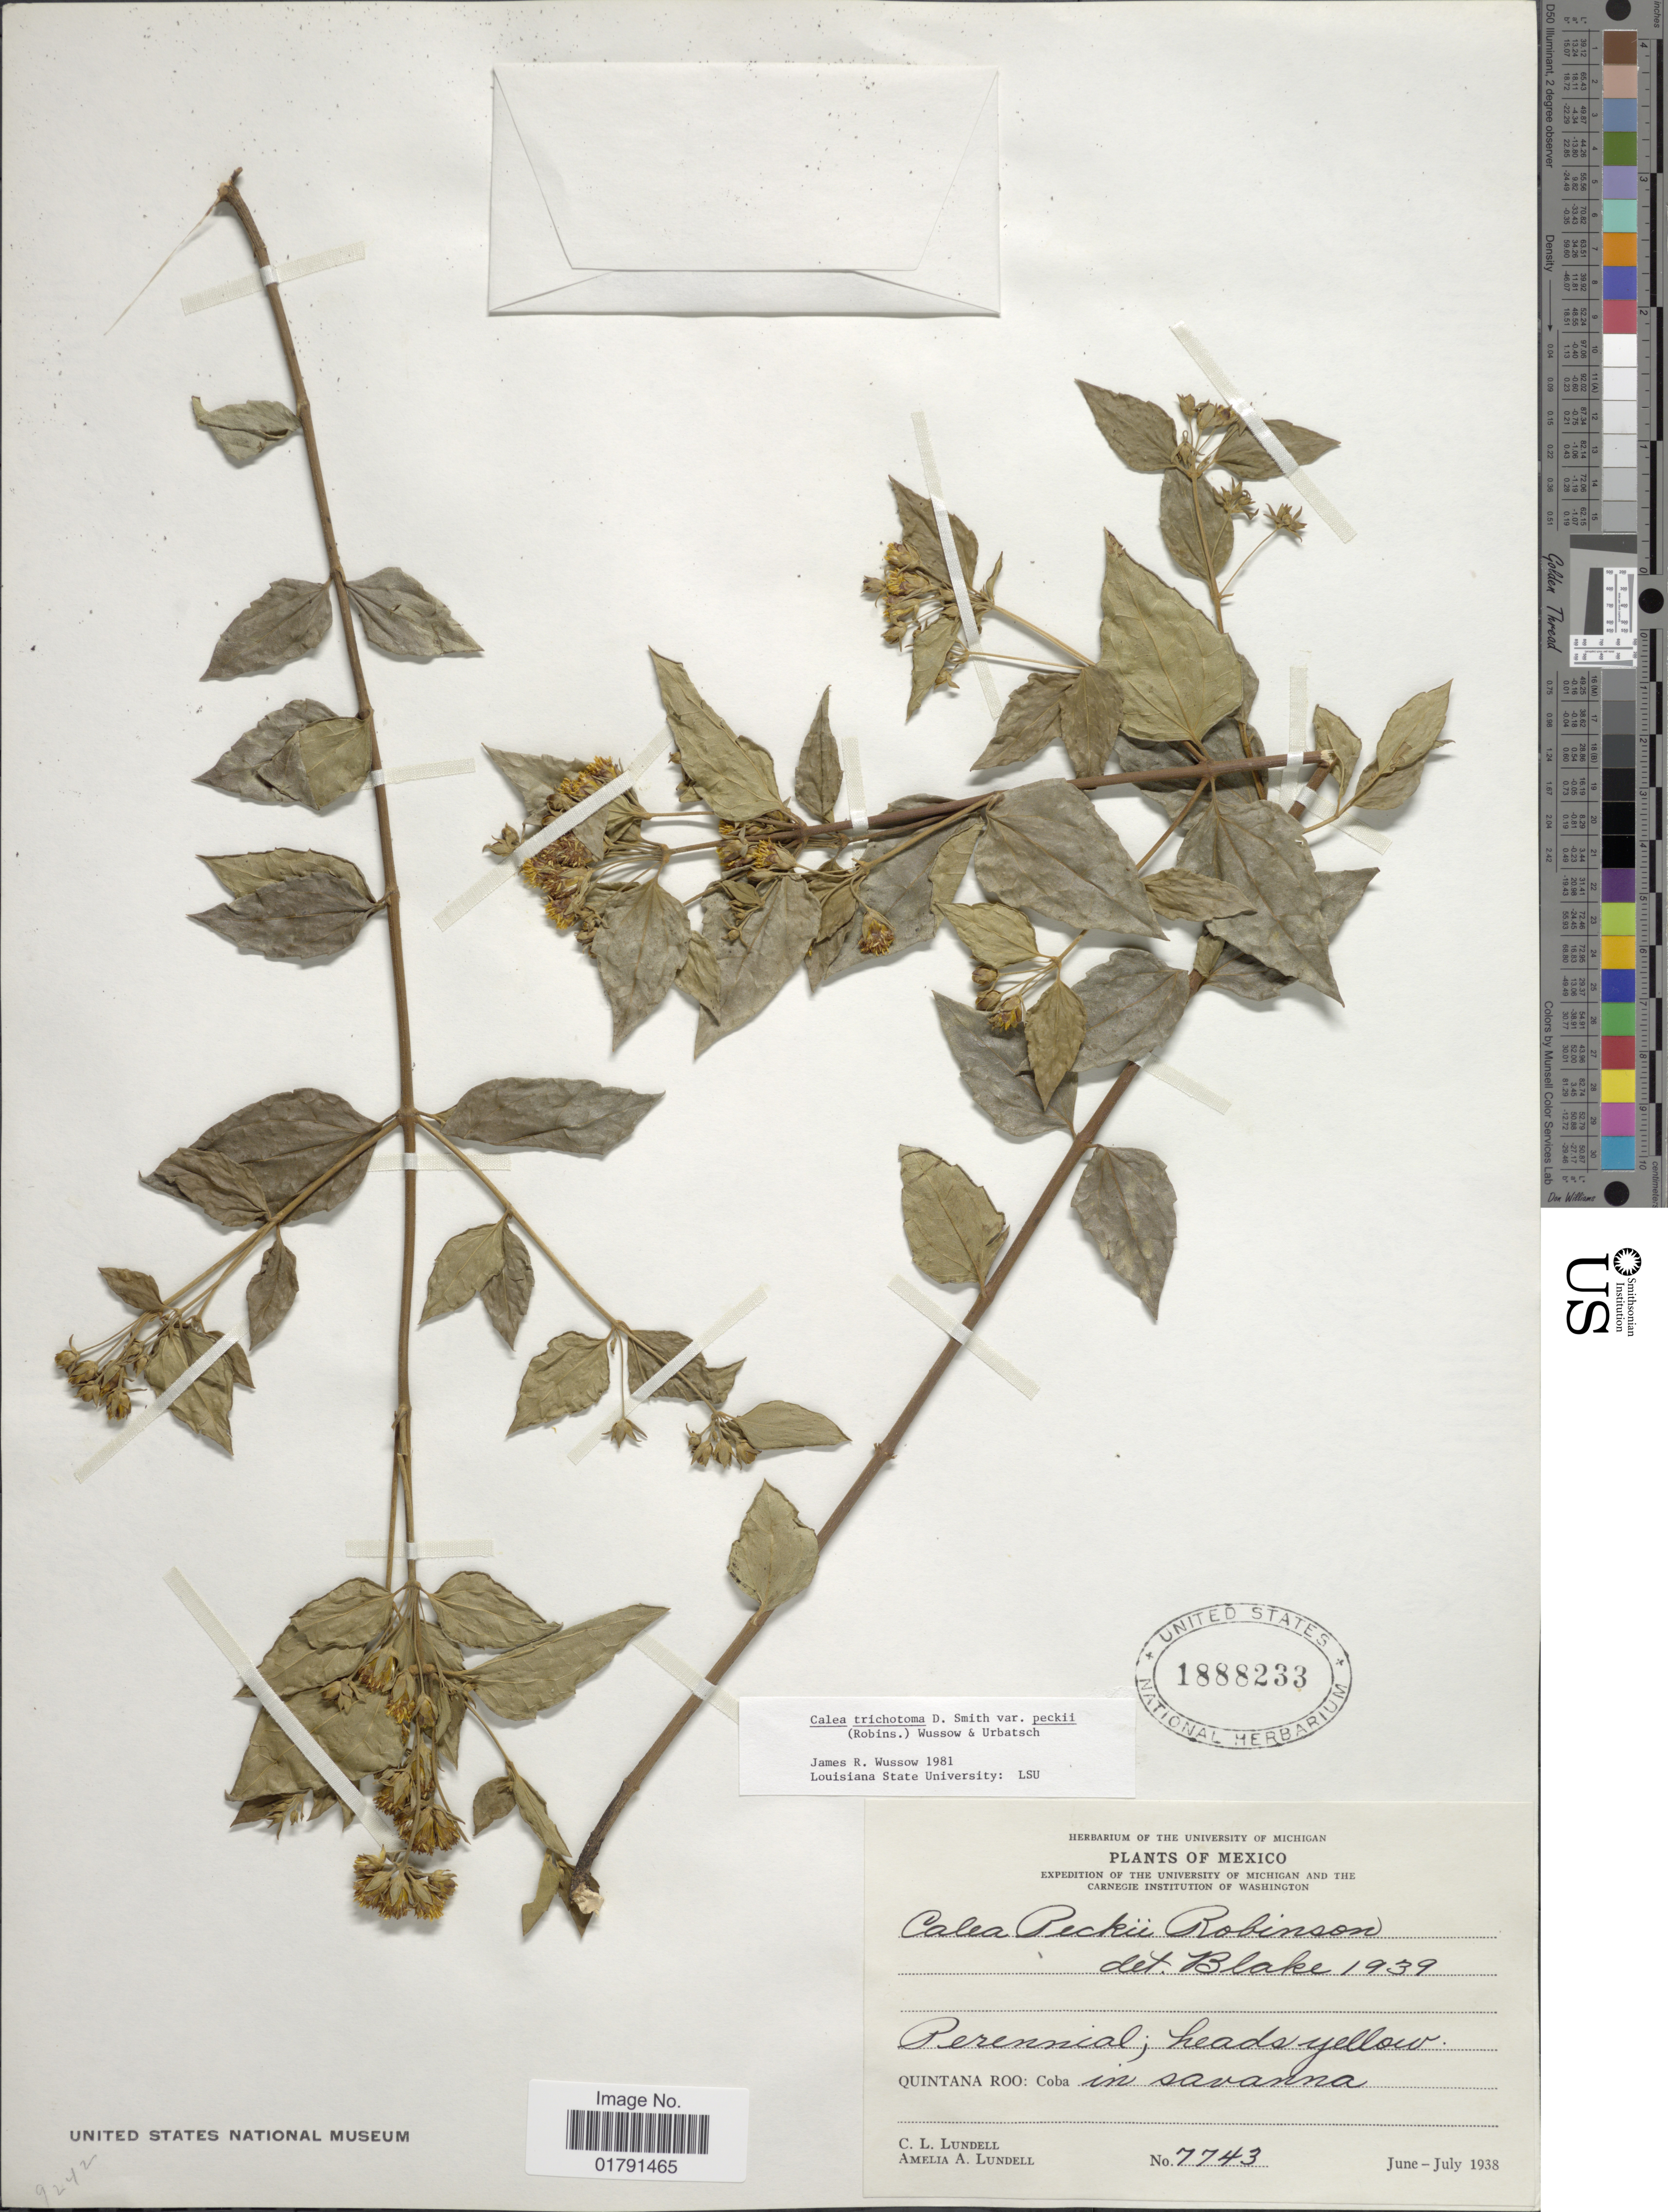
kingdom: Plantae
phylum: Tracheophyta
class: Magnoliopsida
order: Asterales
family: Asteraceae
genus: Calea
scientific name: Calea trichotoma var. peckii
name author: Wussow &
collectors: C. L. Lundell & A. A. Lundell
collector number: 7743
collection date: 1938-06/1938-07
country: Mexico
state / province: Quintana Roo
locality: Coba in savanna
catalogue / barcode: US 1888233